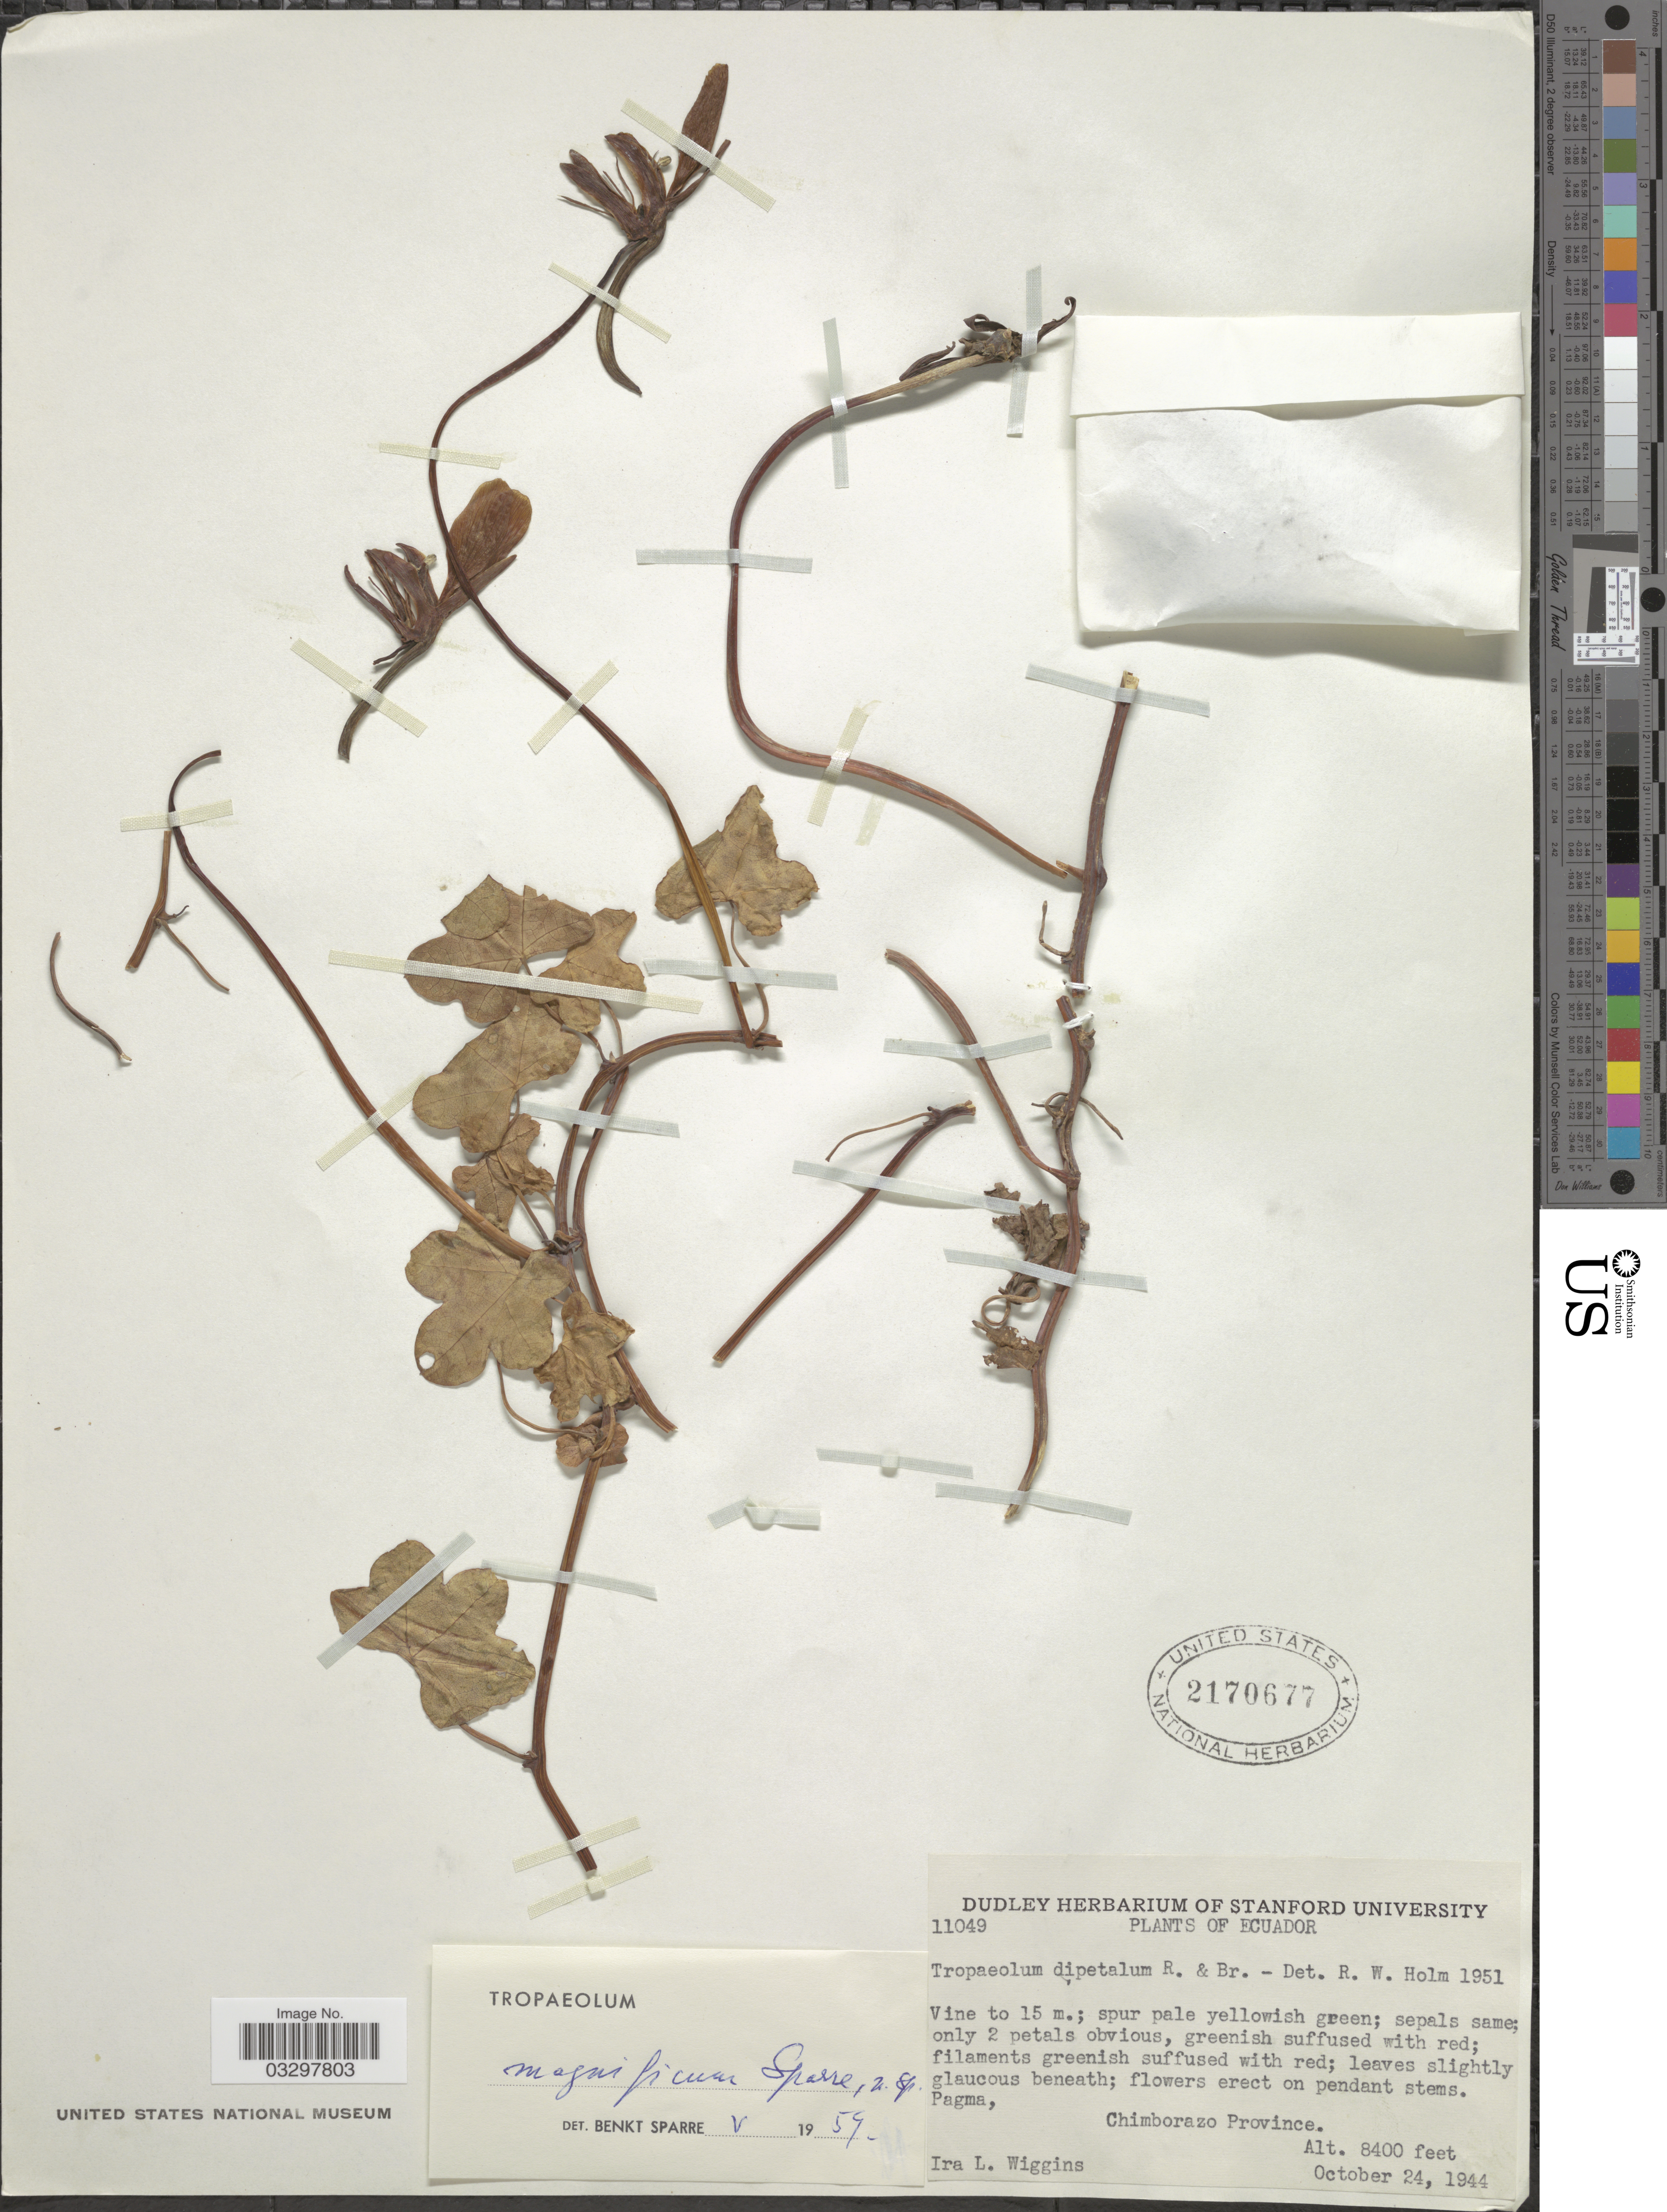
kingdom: Plantae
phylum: Tracheophyta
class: Magnoliopsida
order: Brassicales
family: Tropaeolaceae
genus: Tropaeolum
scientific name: Tropaeolum magnificum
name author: Sparre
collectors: I. L. Wiggins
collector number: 11049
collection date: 1944-10-24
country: Ecuador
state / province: Chimborazo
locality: Pagma, Chimborazo Province.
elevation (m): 2560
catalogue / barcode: US 2170677